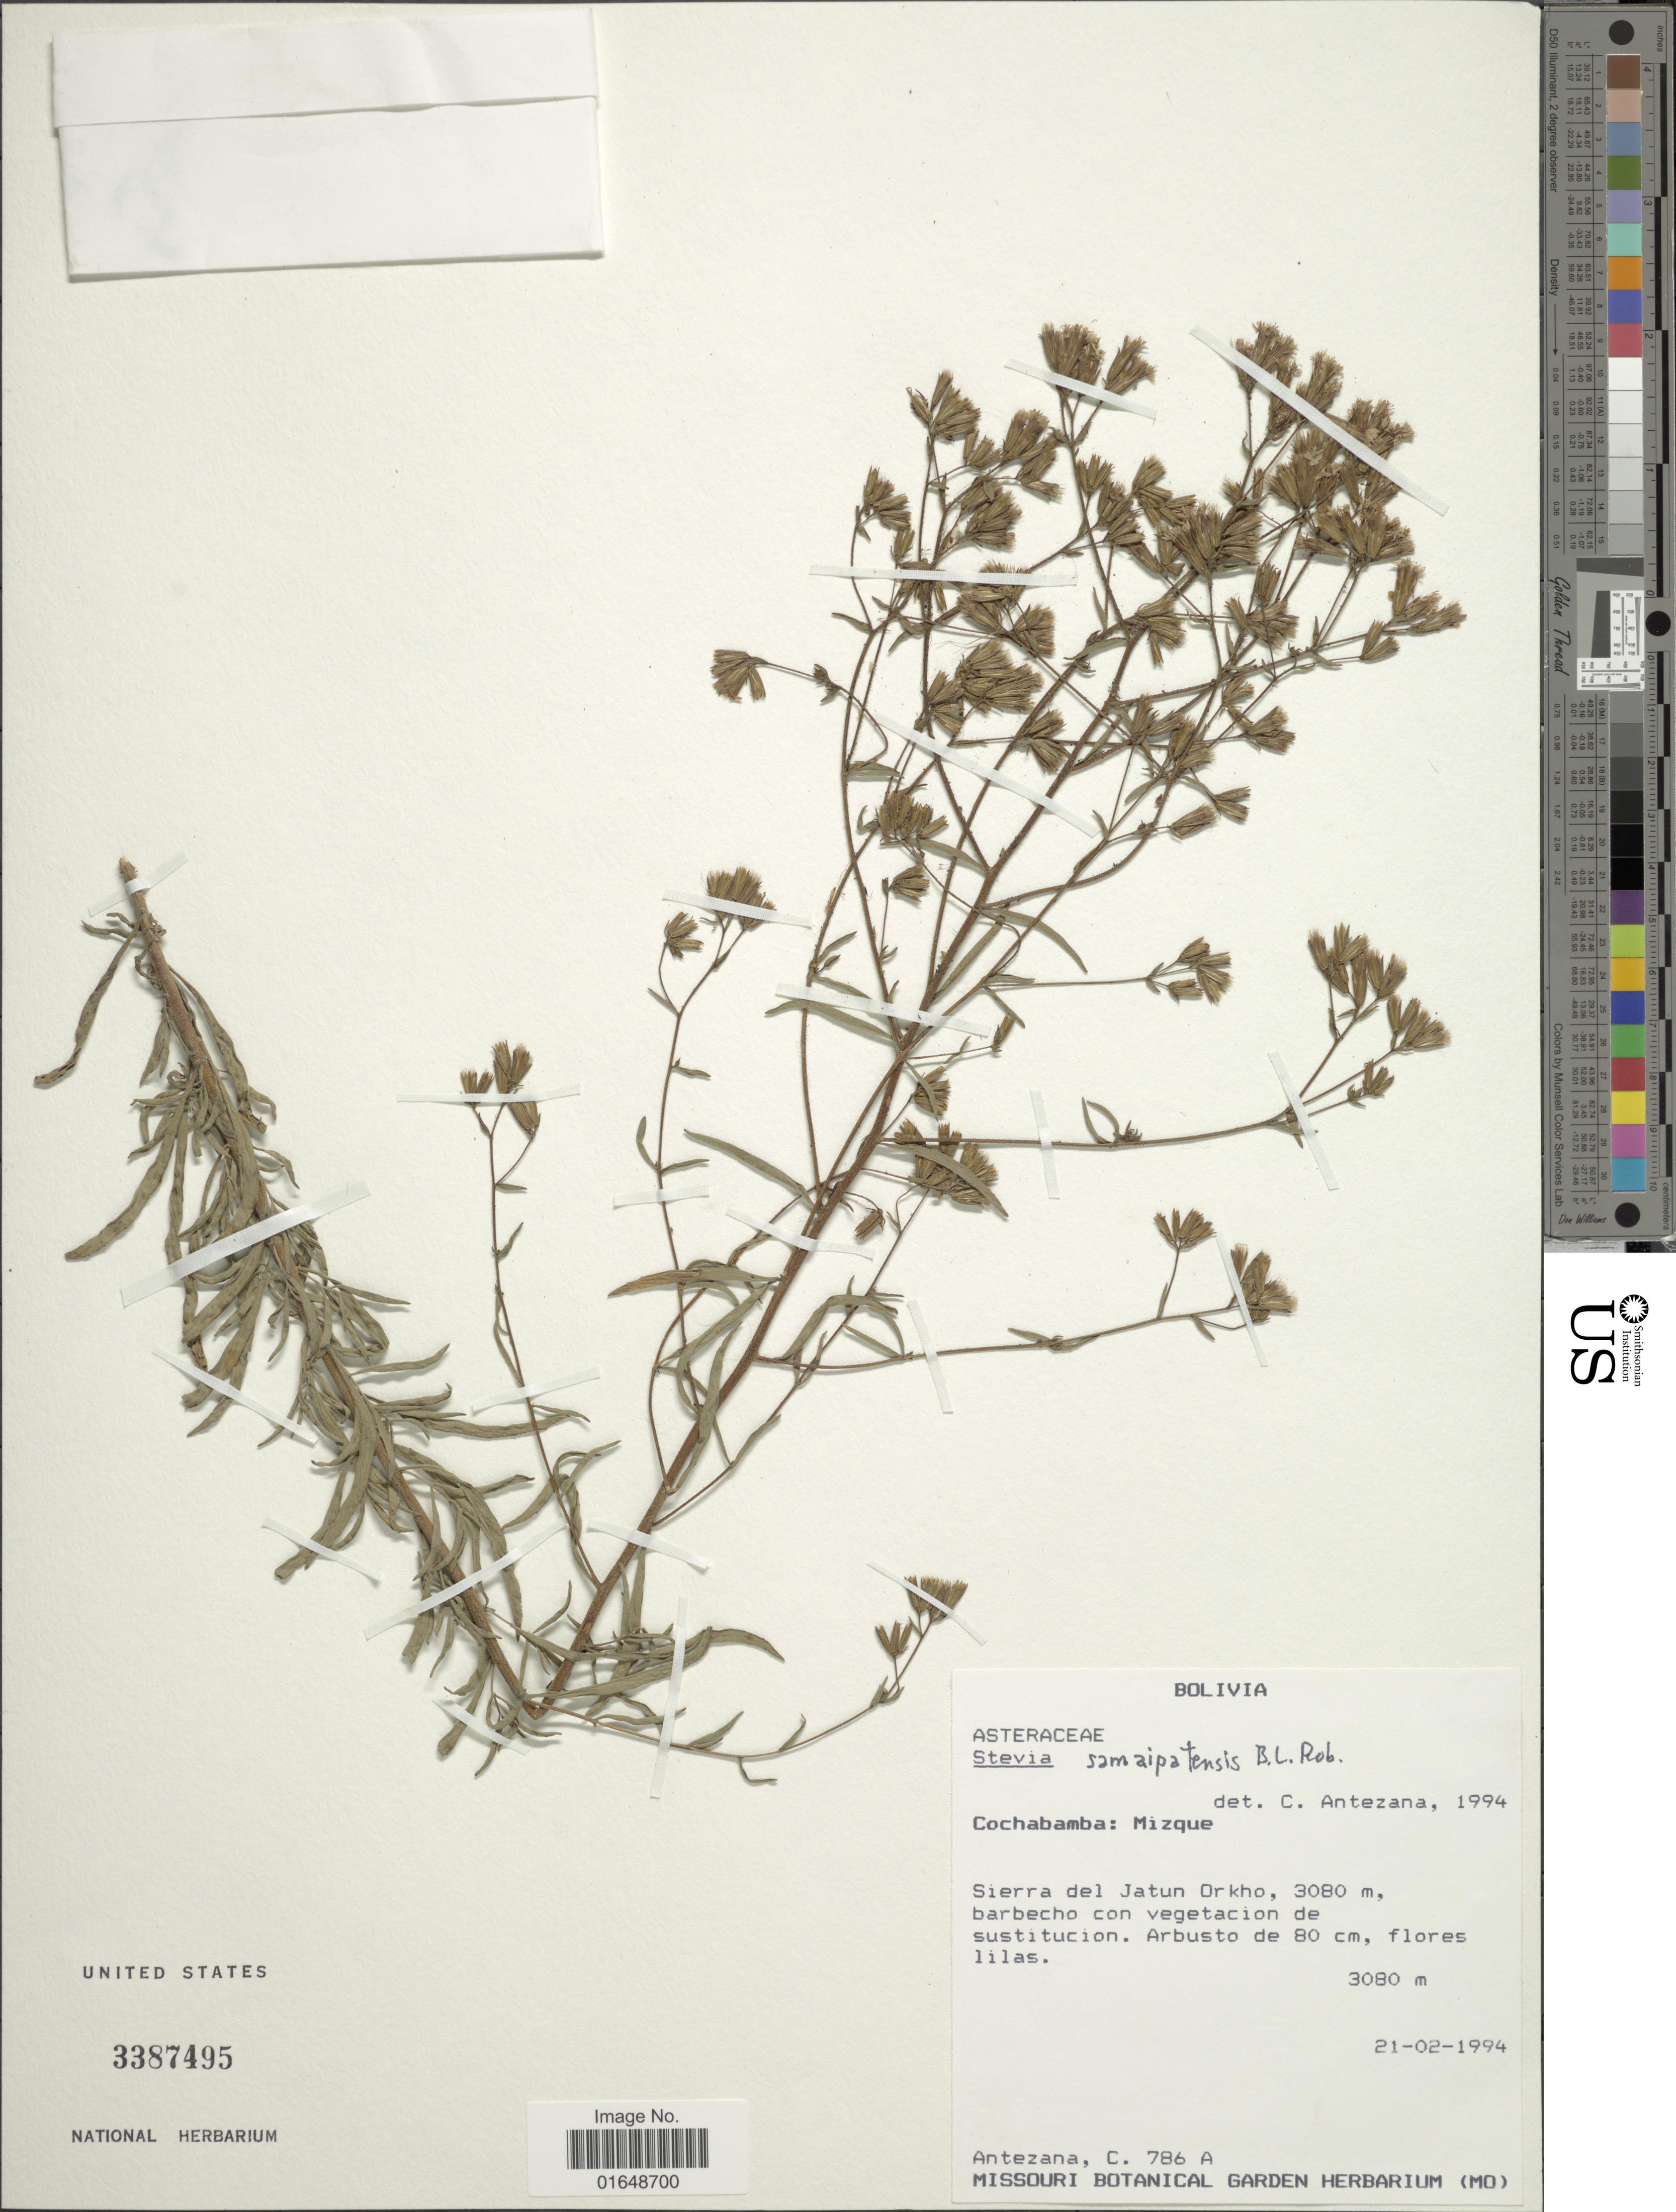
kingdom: Plantae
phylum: Tracheophyta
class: Magnoliopsida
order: Asterales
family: Asteraceae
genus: Stevia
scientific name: Stevia samaipatensis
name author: B.L. Rob.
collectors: C. Antezana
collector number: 786A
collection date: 1994-02-21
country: Bolivia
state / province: Cochabamba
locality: Cochambamba: Mizque. Sierra del Jatun Orkho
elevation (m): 3080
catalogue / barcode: US 3387495